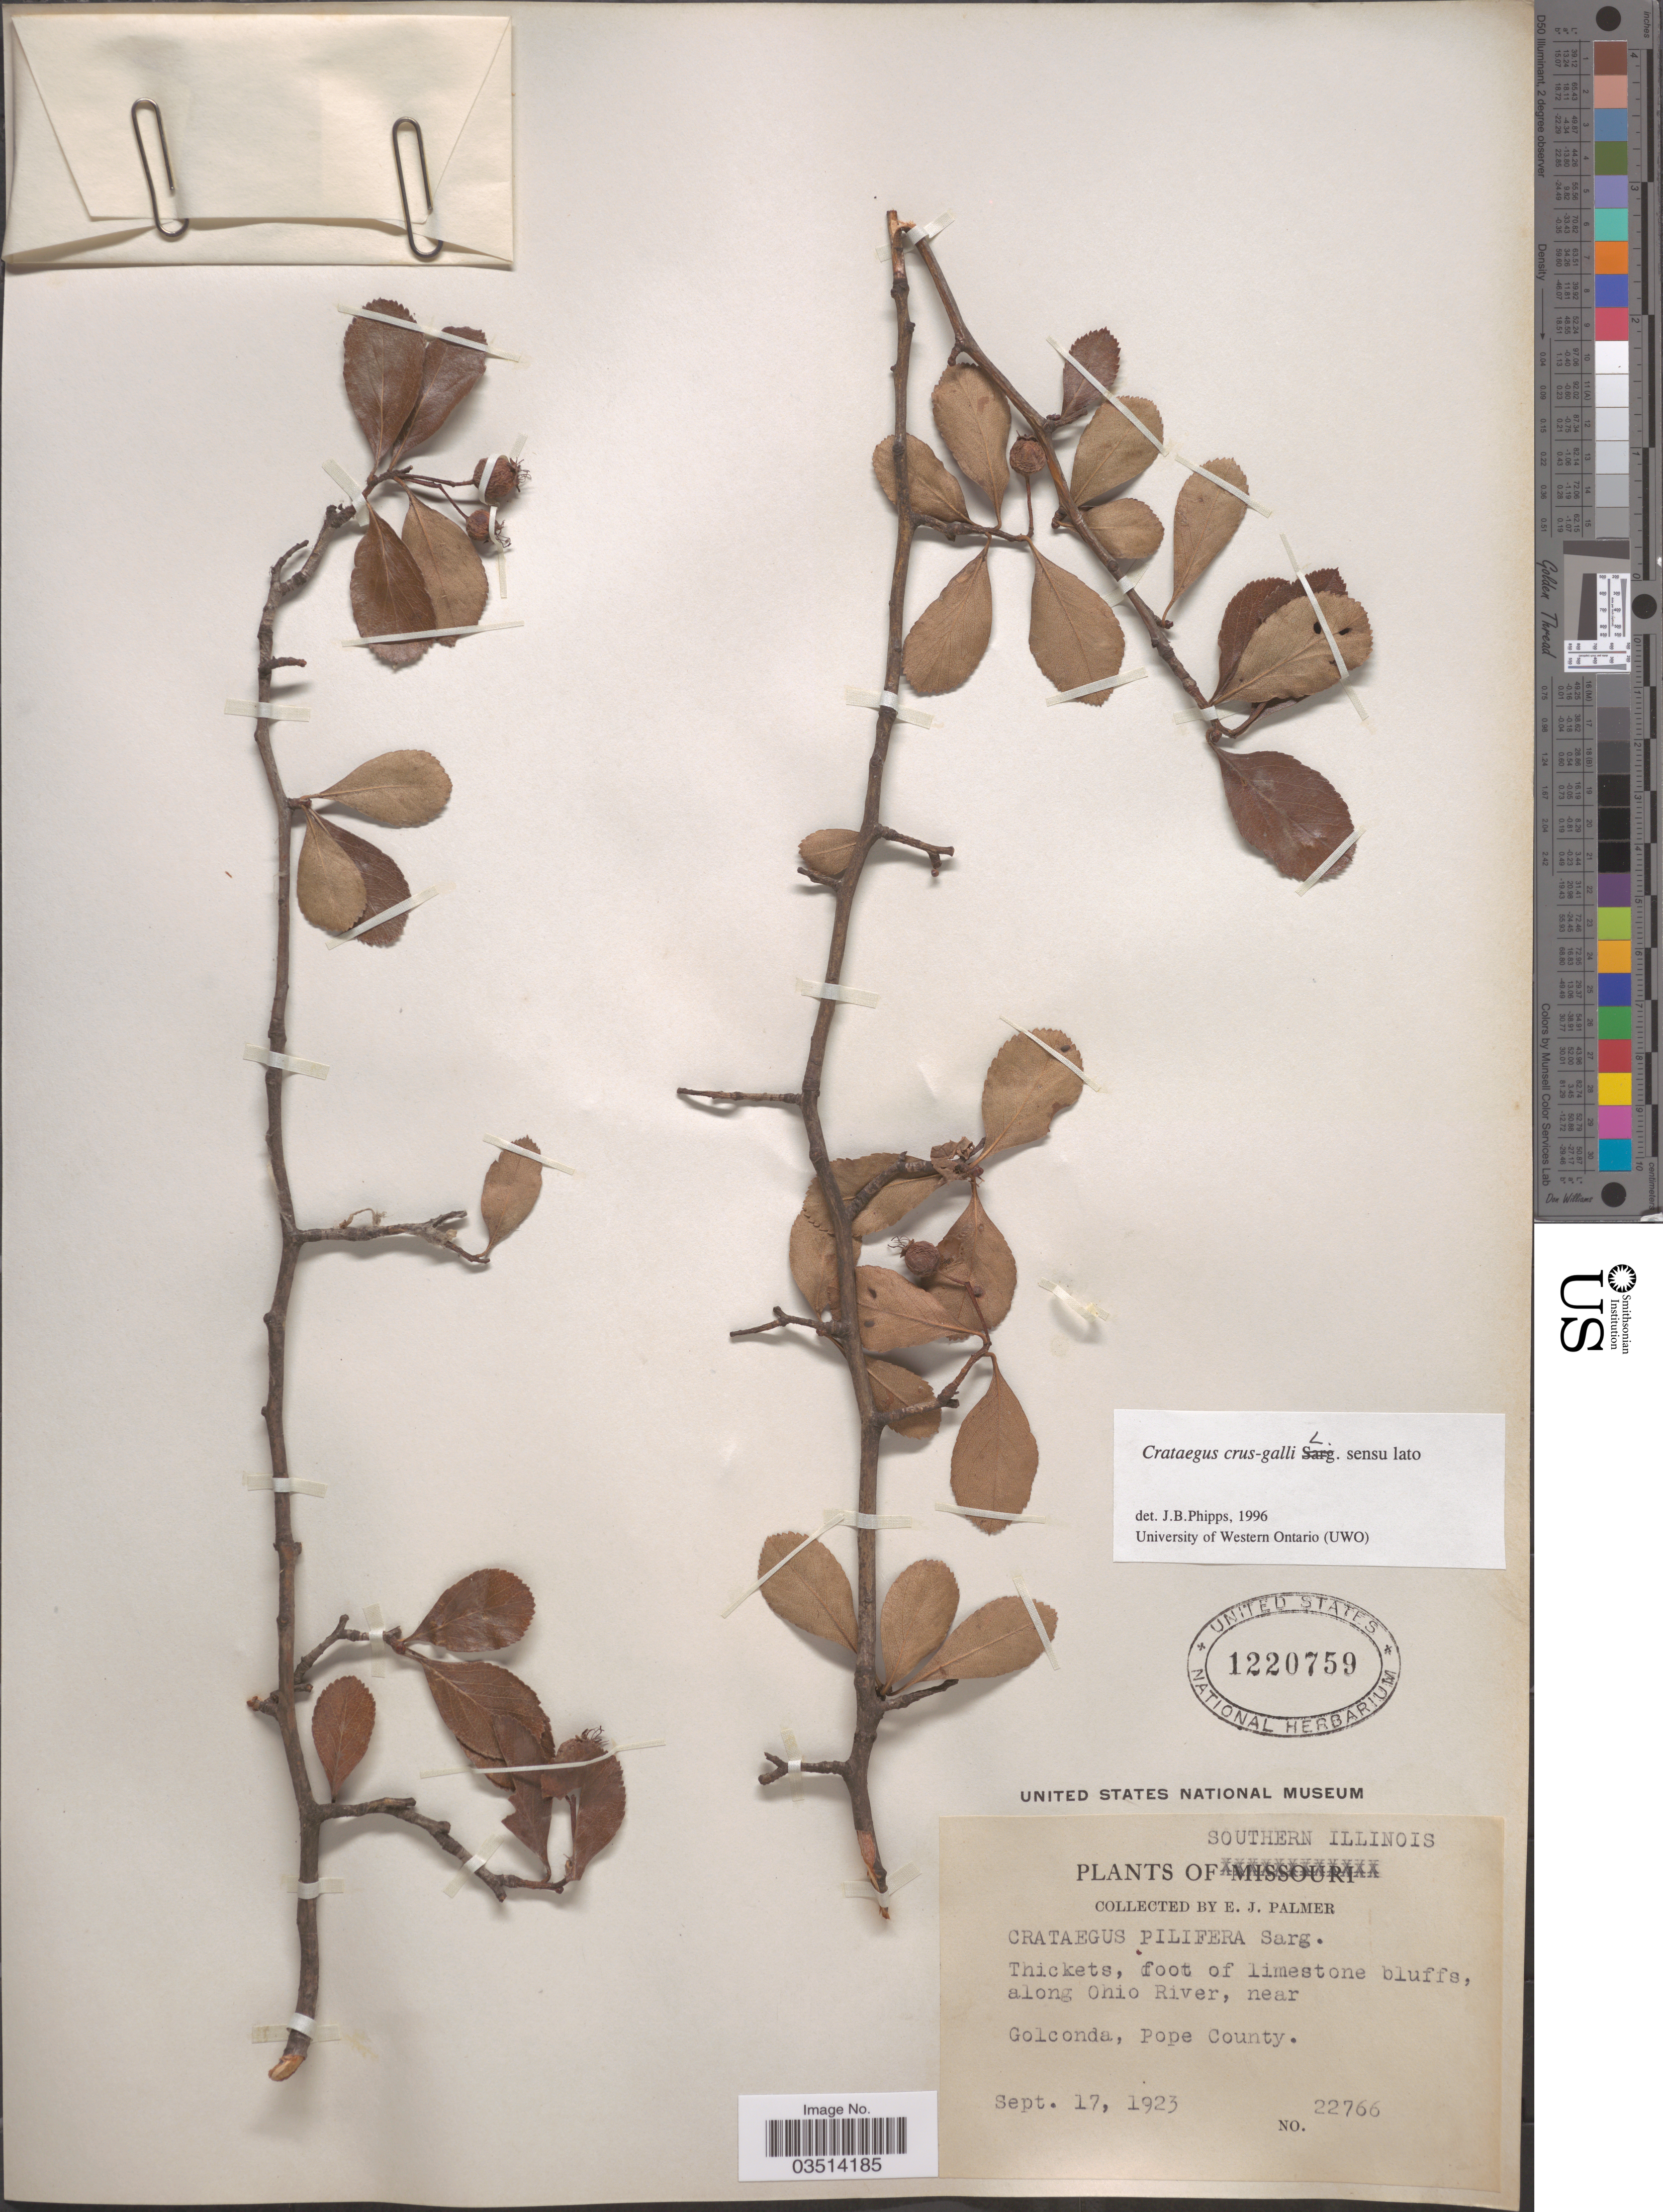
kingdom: Plantae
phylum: Tracheophyta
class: Magnoliopsida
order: Rosales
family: Rosaceae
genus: Crataegus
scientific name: Crataegus crus-galli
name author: L.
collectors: E. J. Palmer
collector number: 22766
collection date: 1923-09-17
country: United States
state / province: Illinois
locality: Southern Illinois. Thickets, foot of limestone bluffs, along Ohio River, near Golconda, Pope County.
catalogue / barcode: US 1220759